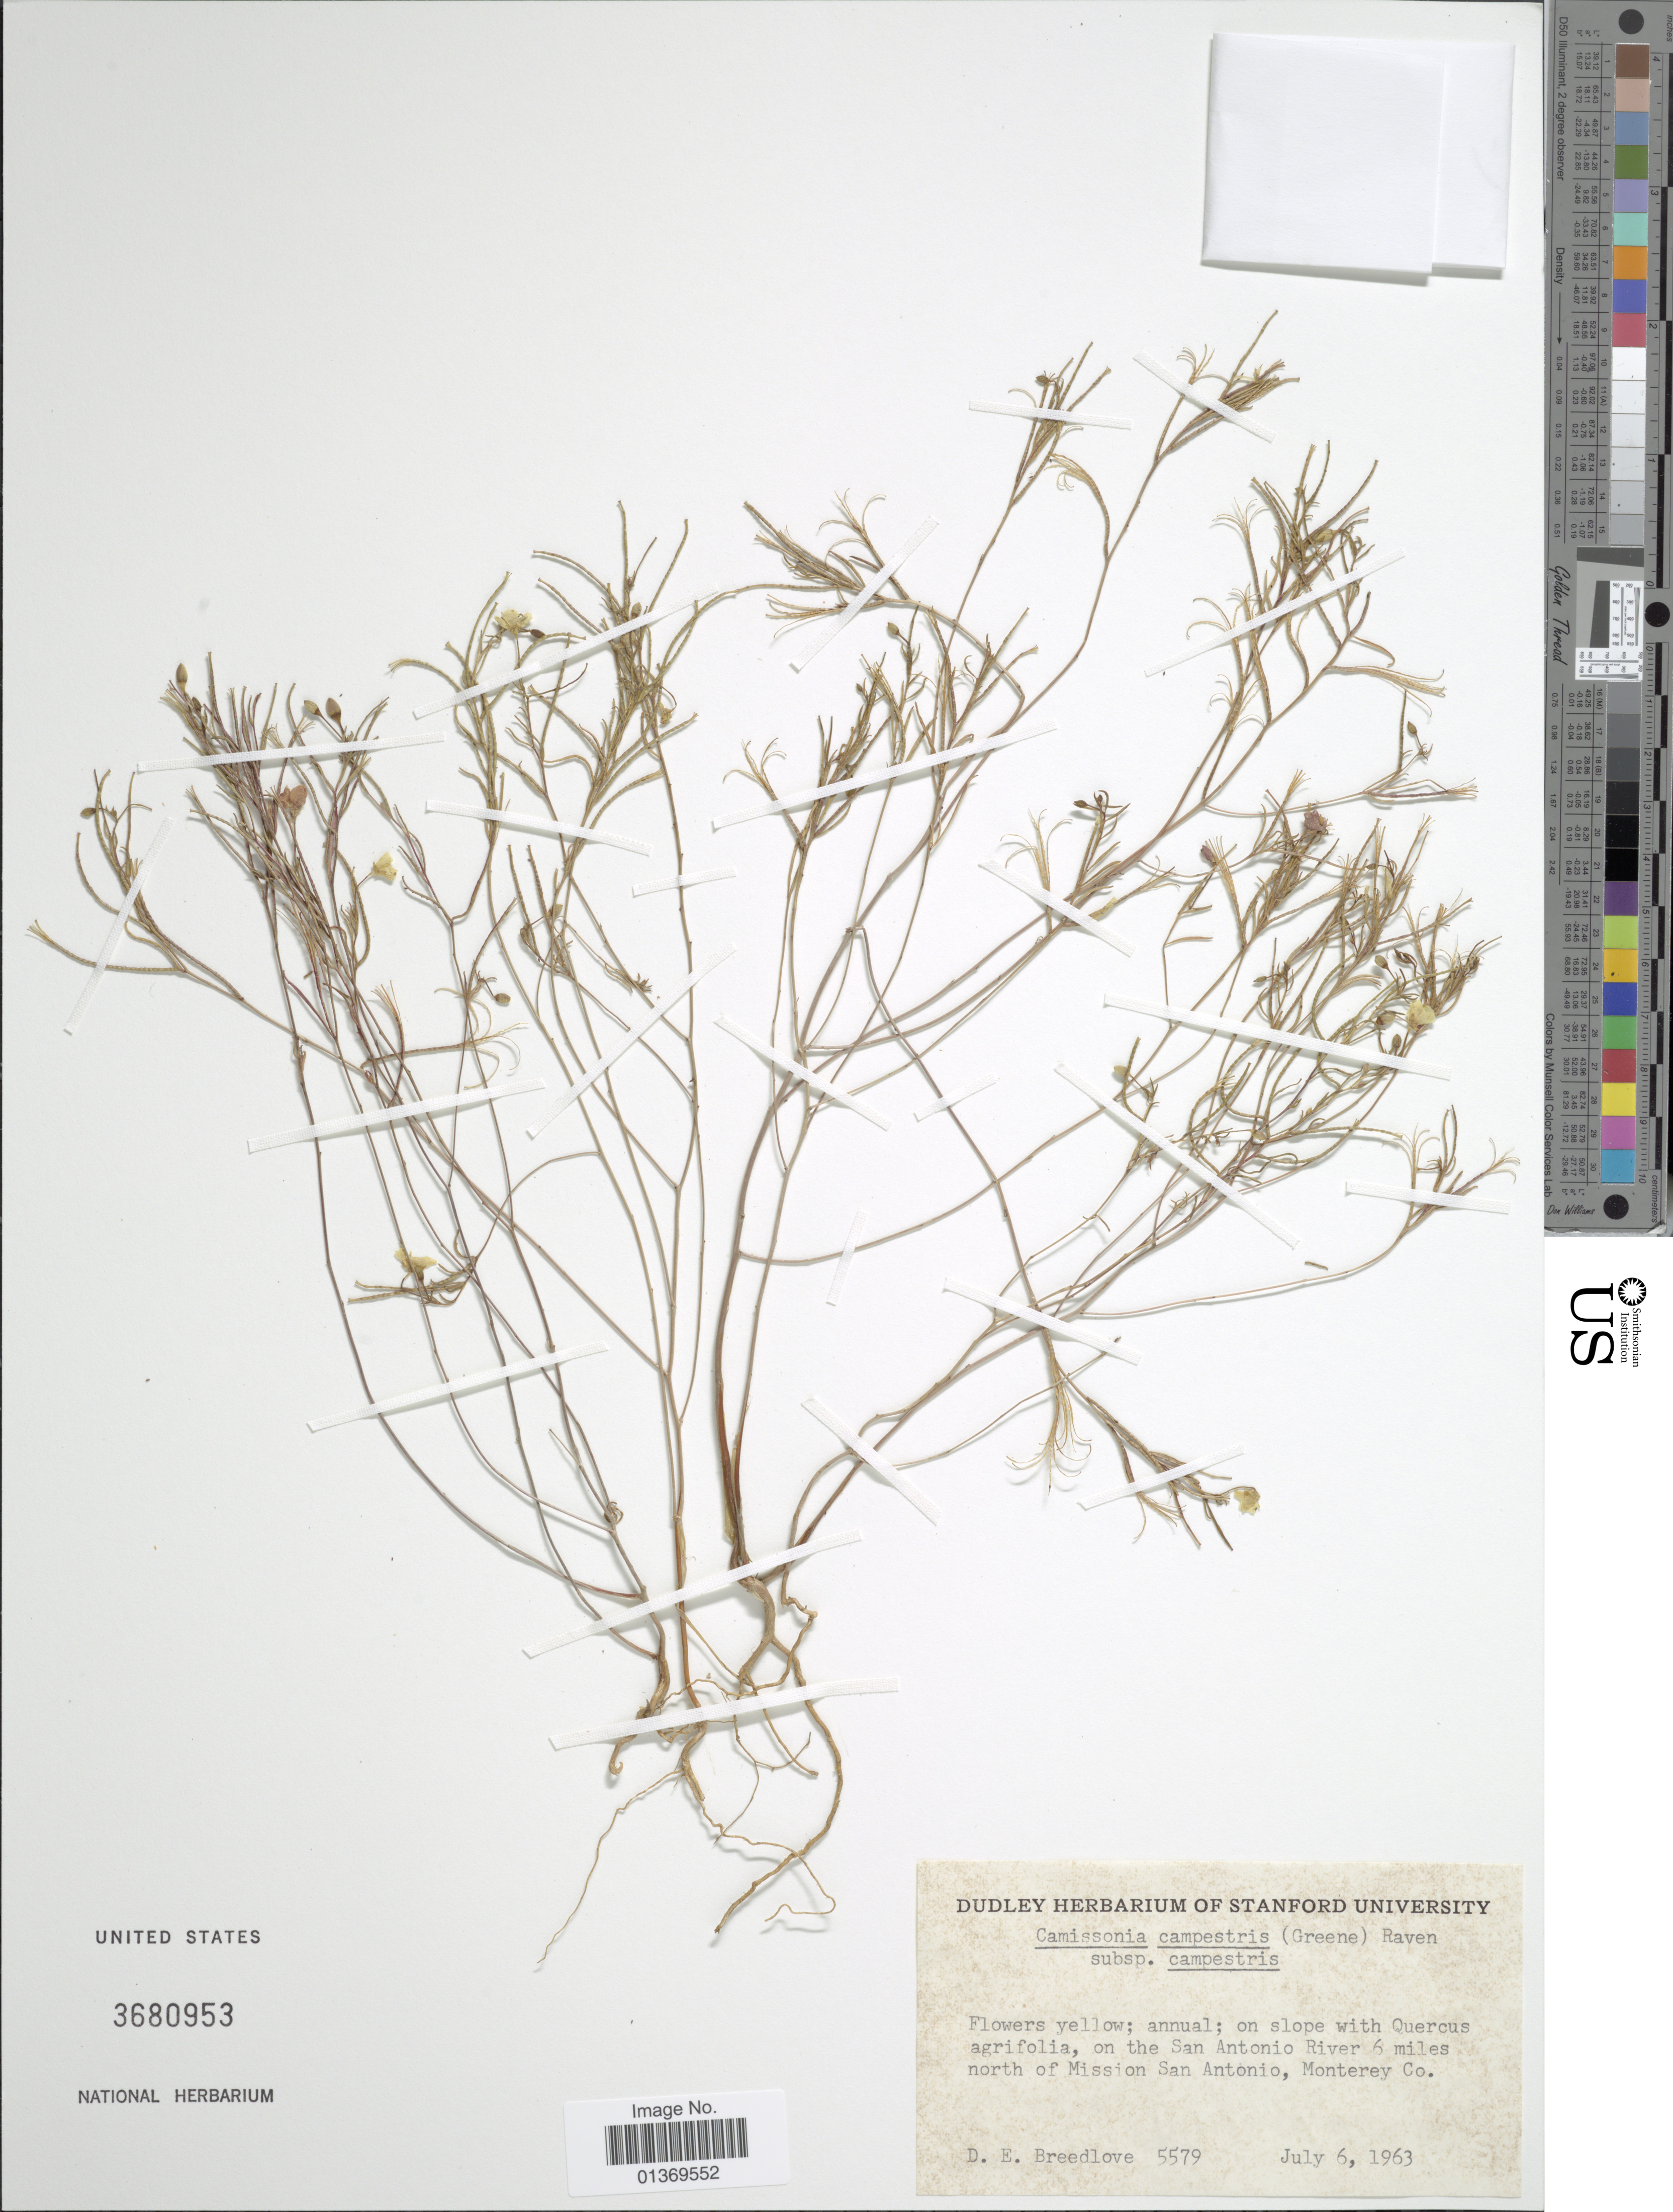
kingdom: Plantae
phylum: Tracheophyta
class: Magnoliopsida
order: Myrtales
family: Onagraceae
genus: Camissonia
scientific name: Camissonia campestris subsp. campestris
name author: (Greene) P.H. Raven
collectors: D. E. Breedlove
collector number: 5579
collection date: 1963-07-06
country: United States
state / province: California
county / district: Monterey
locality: On the San Antonio River 6 miles north of Mission San Antonio, Monterey Co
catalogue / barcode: US 3680953